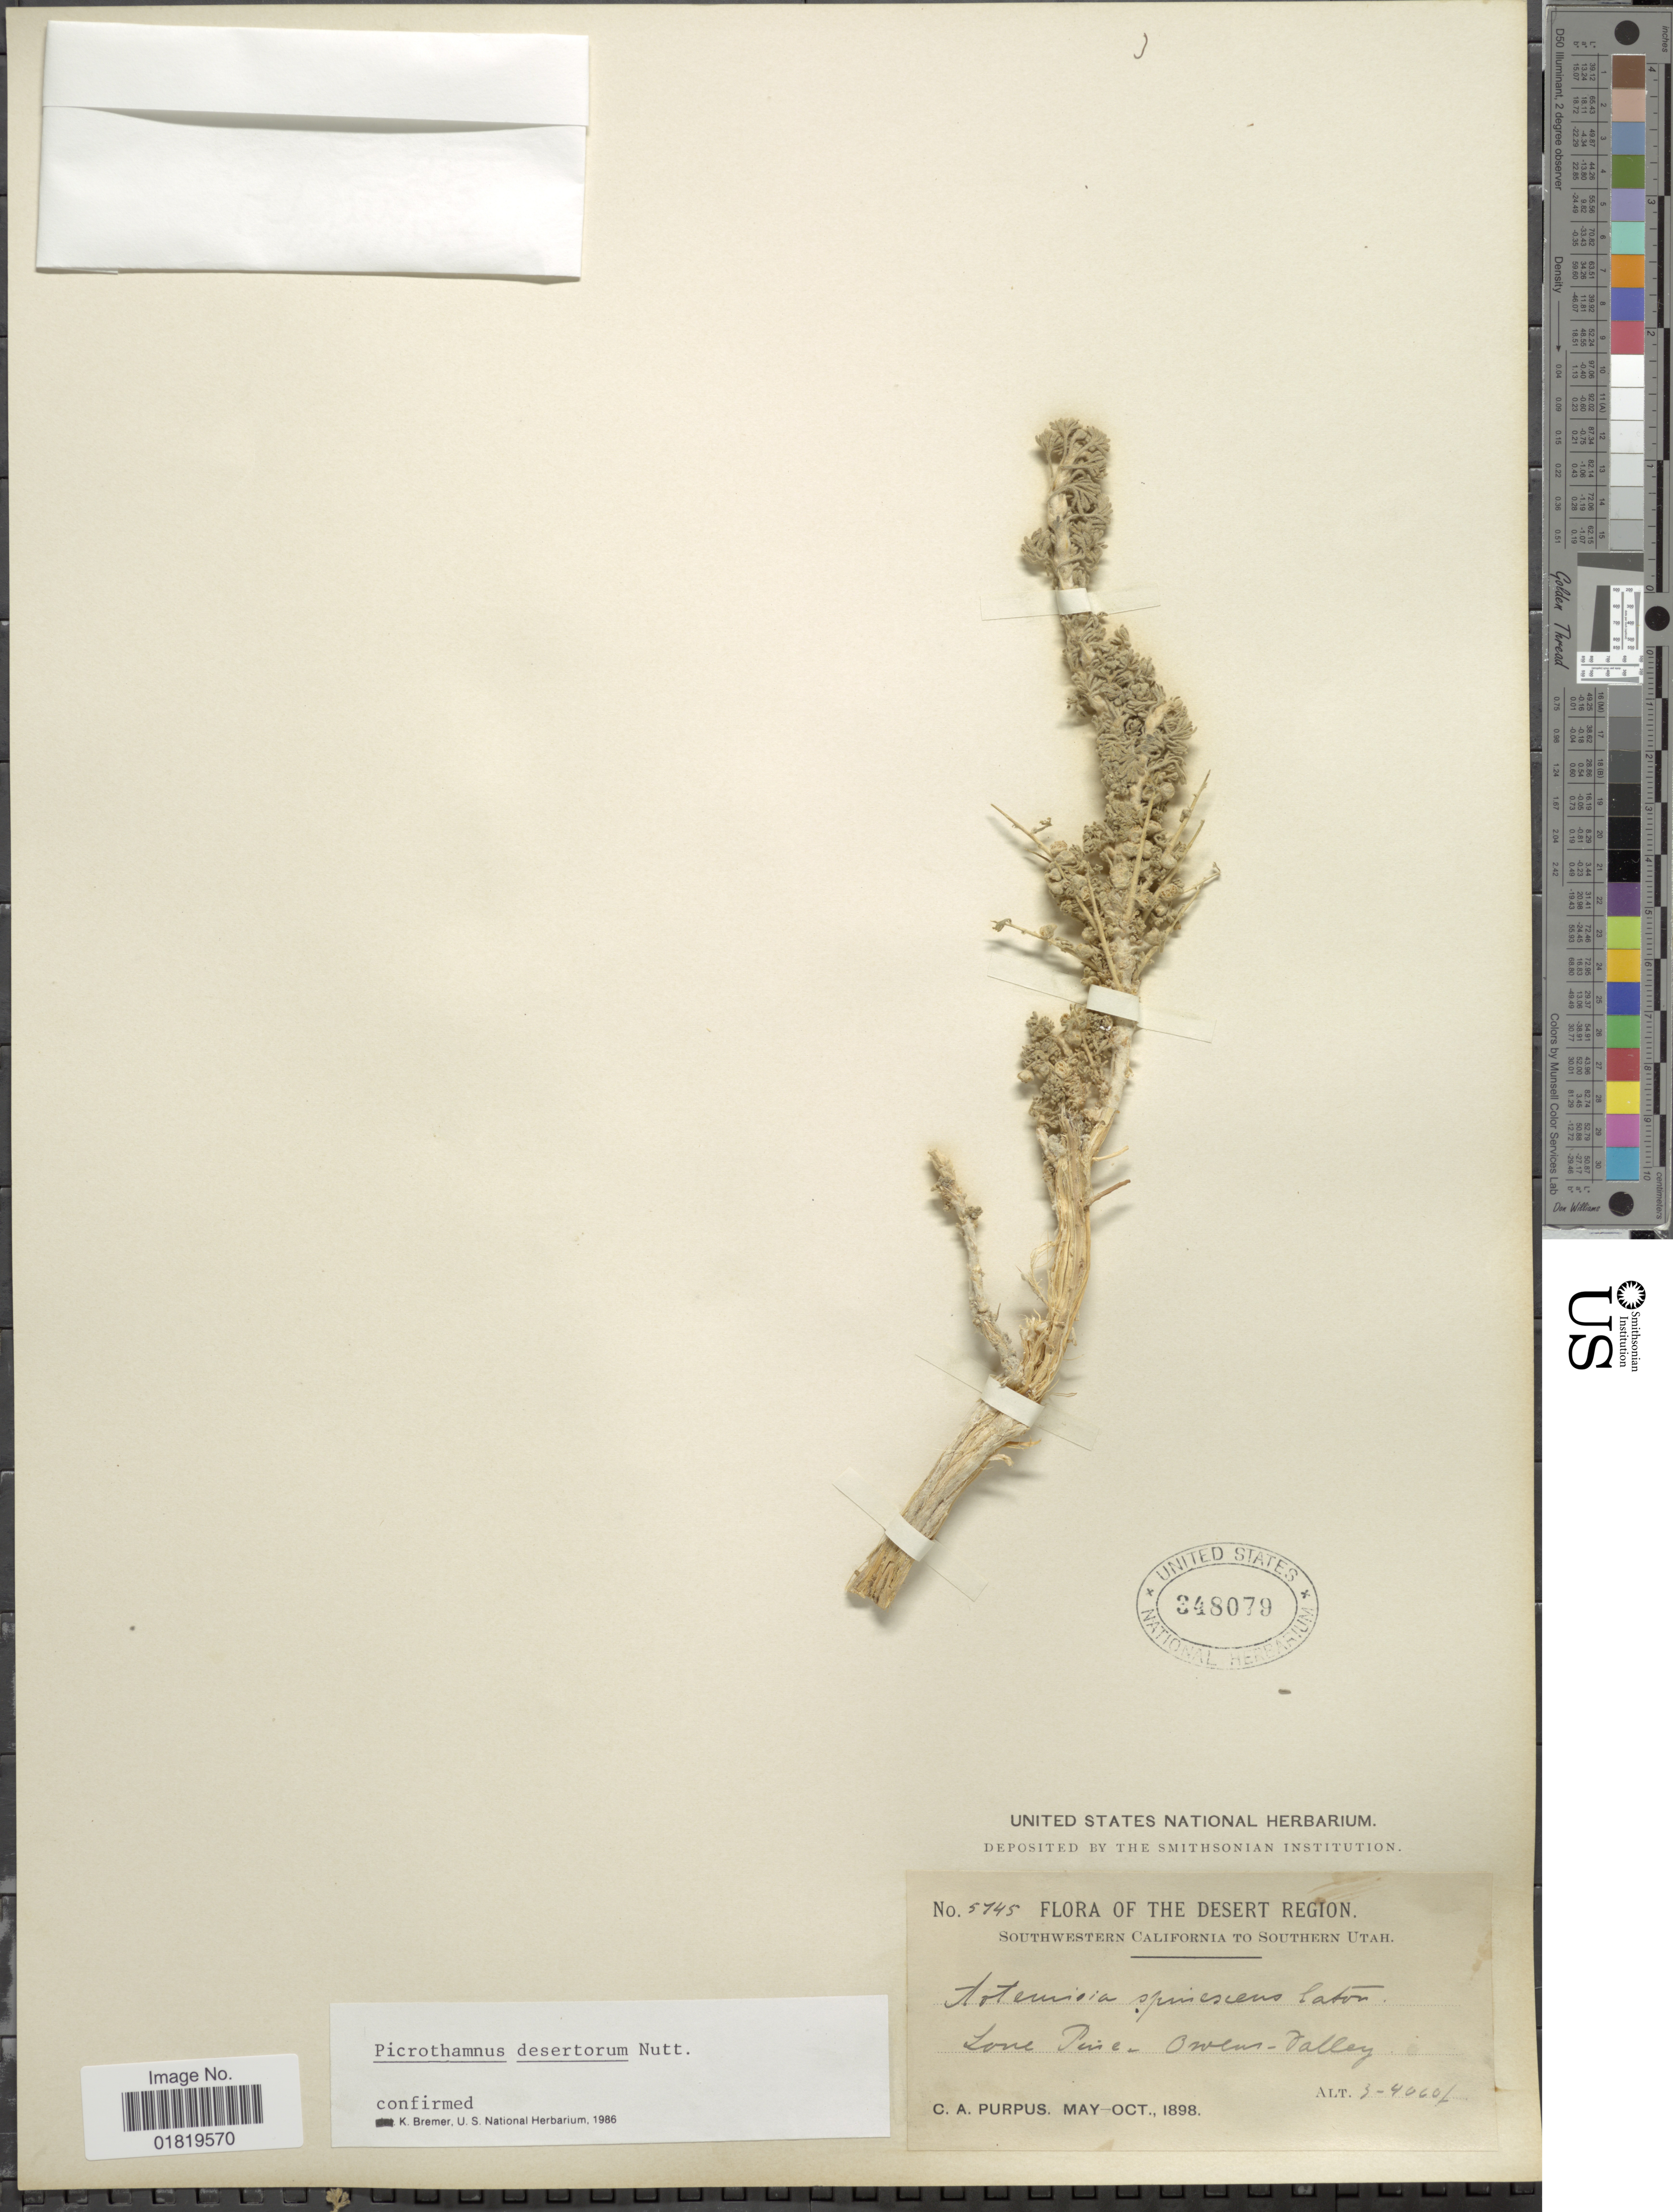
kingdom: Plantae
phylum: Tracheophyta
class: Magnoliopsida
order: Asterales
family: Asteraceae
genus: Picrothamnus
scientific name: Picrothamnus desertorum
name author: Nutt.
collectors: C. A. Purpus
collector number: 5745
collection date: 1898-05/1898-10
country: United States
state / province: California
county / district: Inyo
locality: Owens Valley, Lone Pine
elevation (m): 914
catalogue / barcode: US 348079